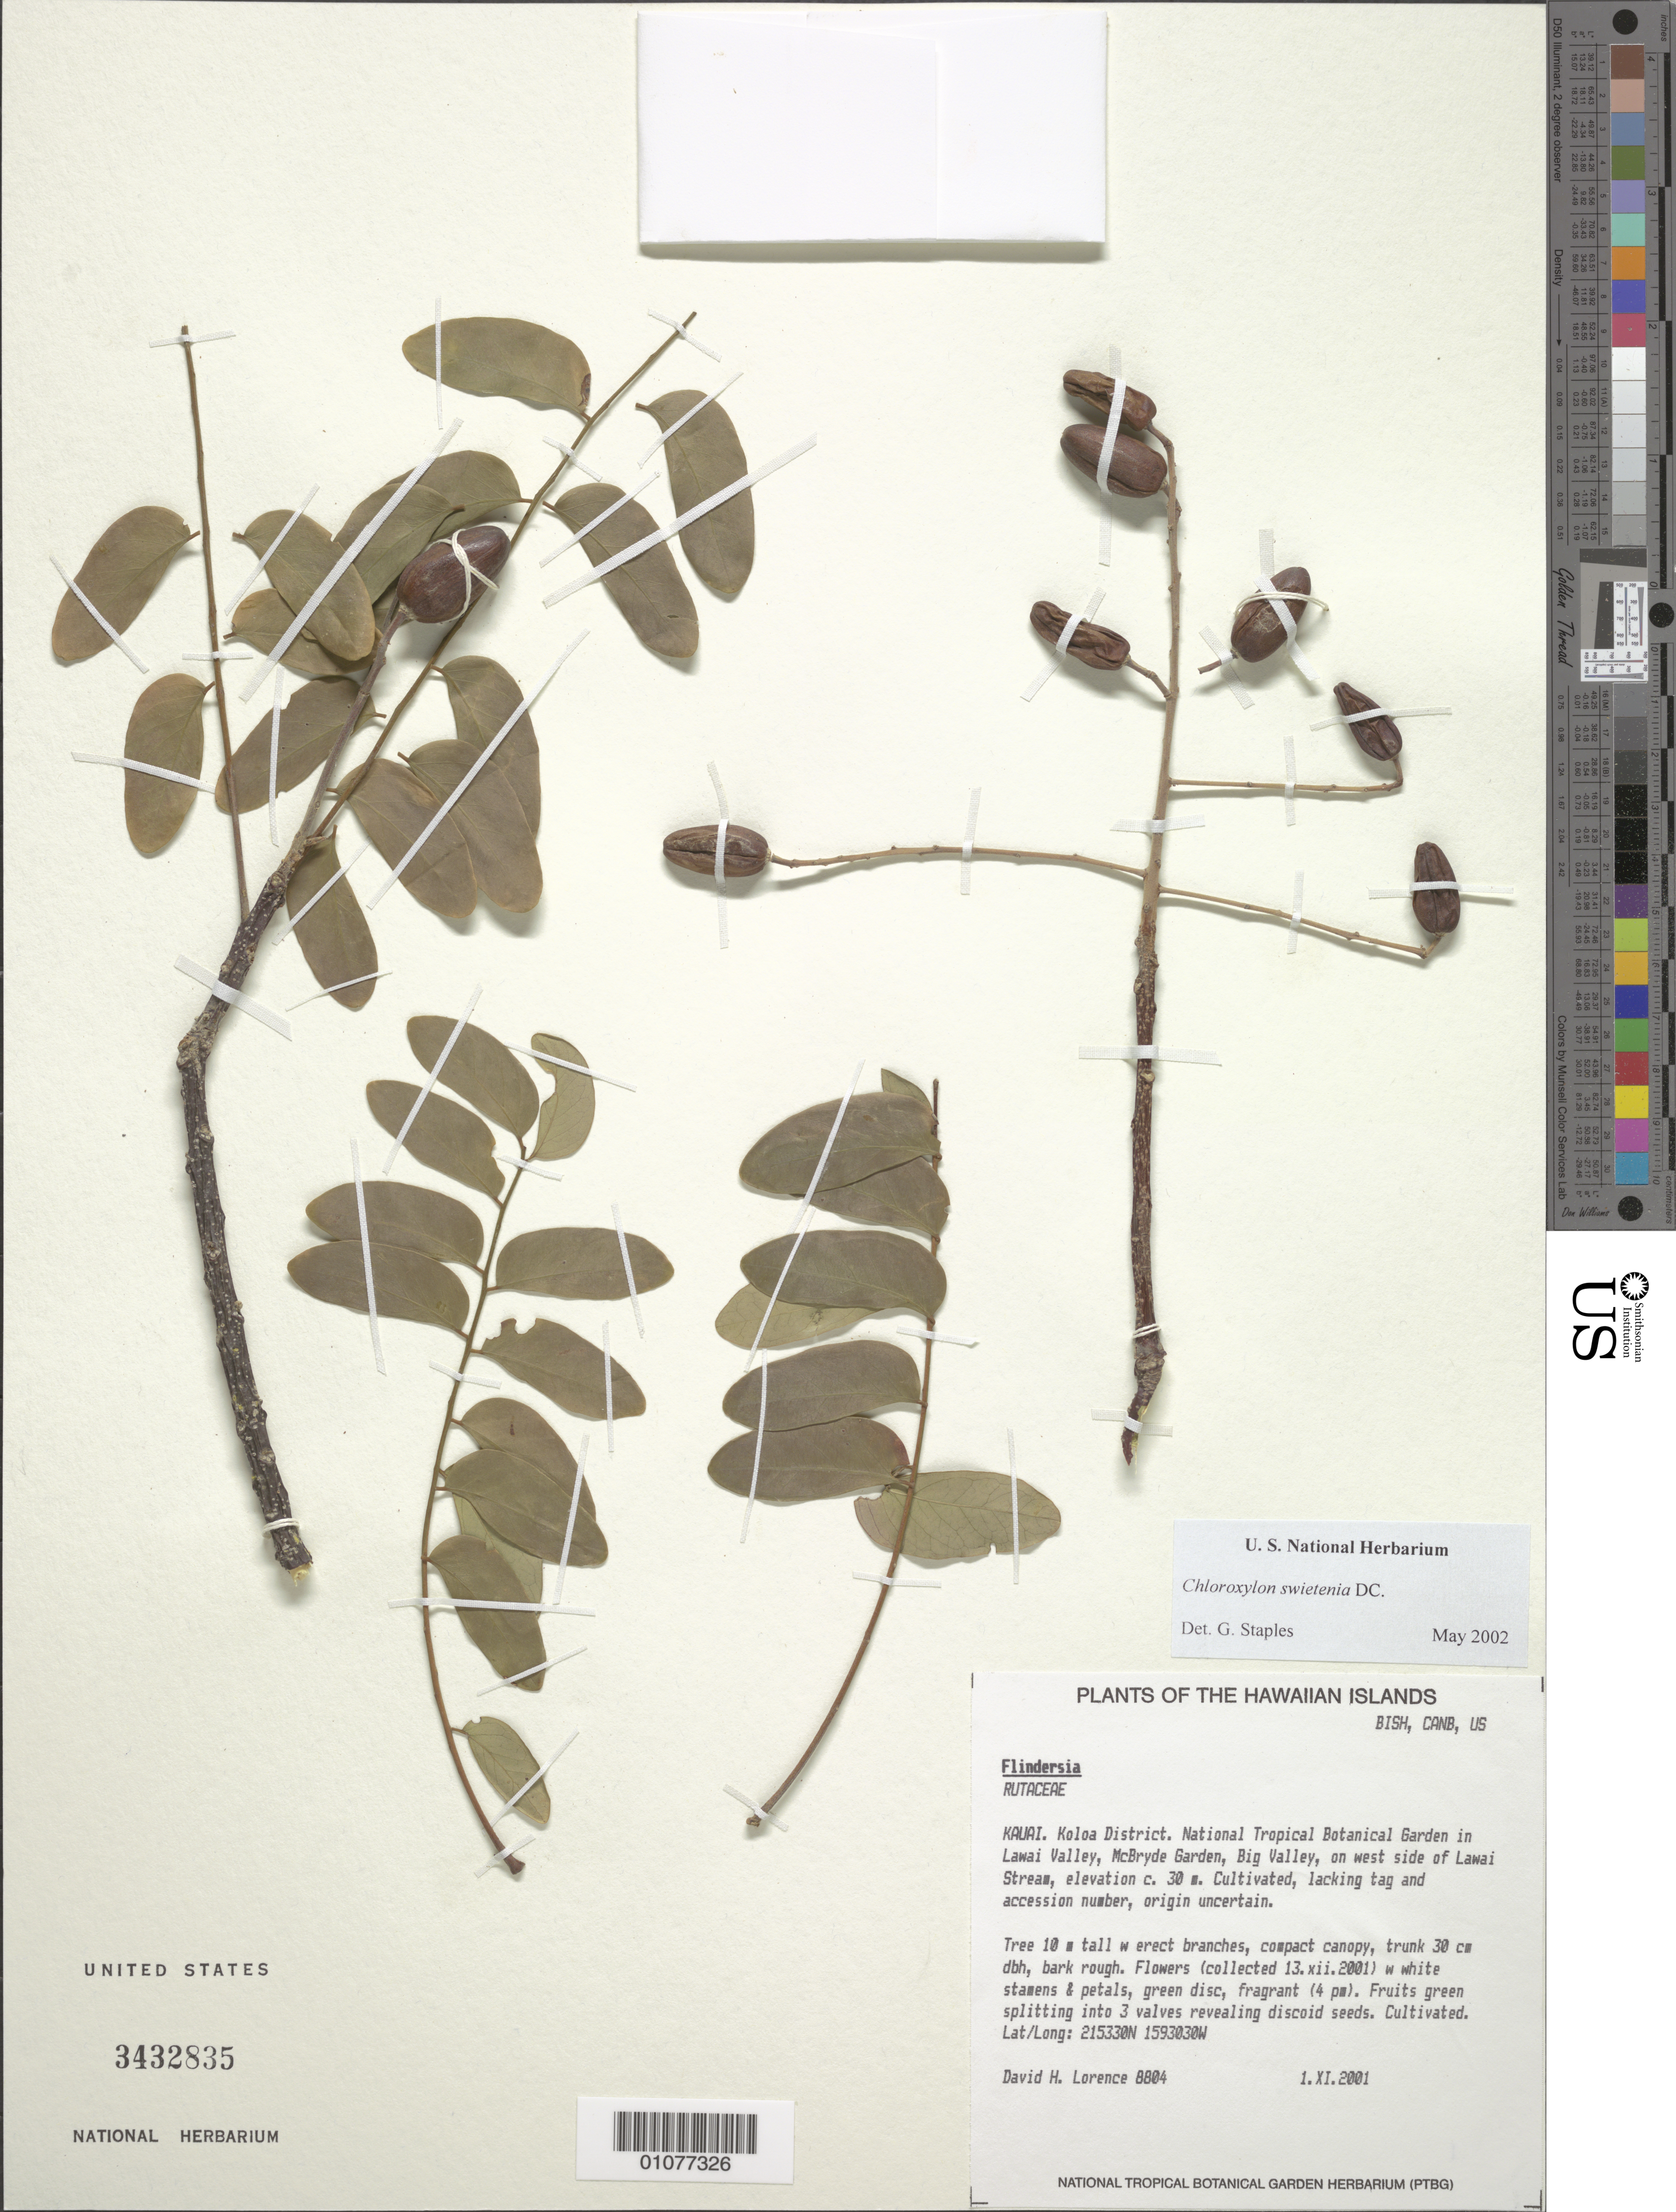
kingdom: Plantae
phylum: Tracheophyta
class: Magnoliopsida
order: Sapindales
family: Rutaceae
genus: Chloroxylon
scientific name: Chloroxylon swietenia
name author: DC.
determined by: Staples, G. W.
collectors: D. Lorence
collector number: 8804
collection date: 2001-11-01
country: United States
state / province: Hawaii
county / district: Kauai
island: Kaua'i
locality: Koloa District, National Tropical Botanical Garden in Lawai Valley, McBryde Garden, Big Valley, on W side of Lawai Stream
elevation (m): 30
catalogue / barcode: US 3432835